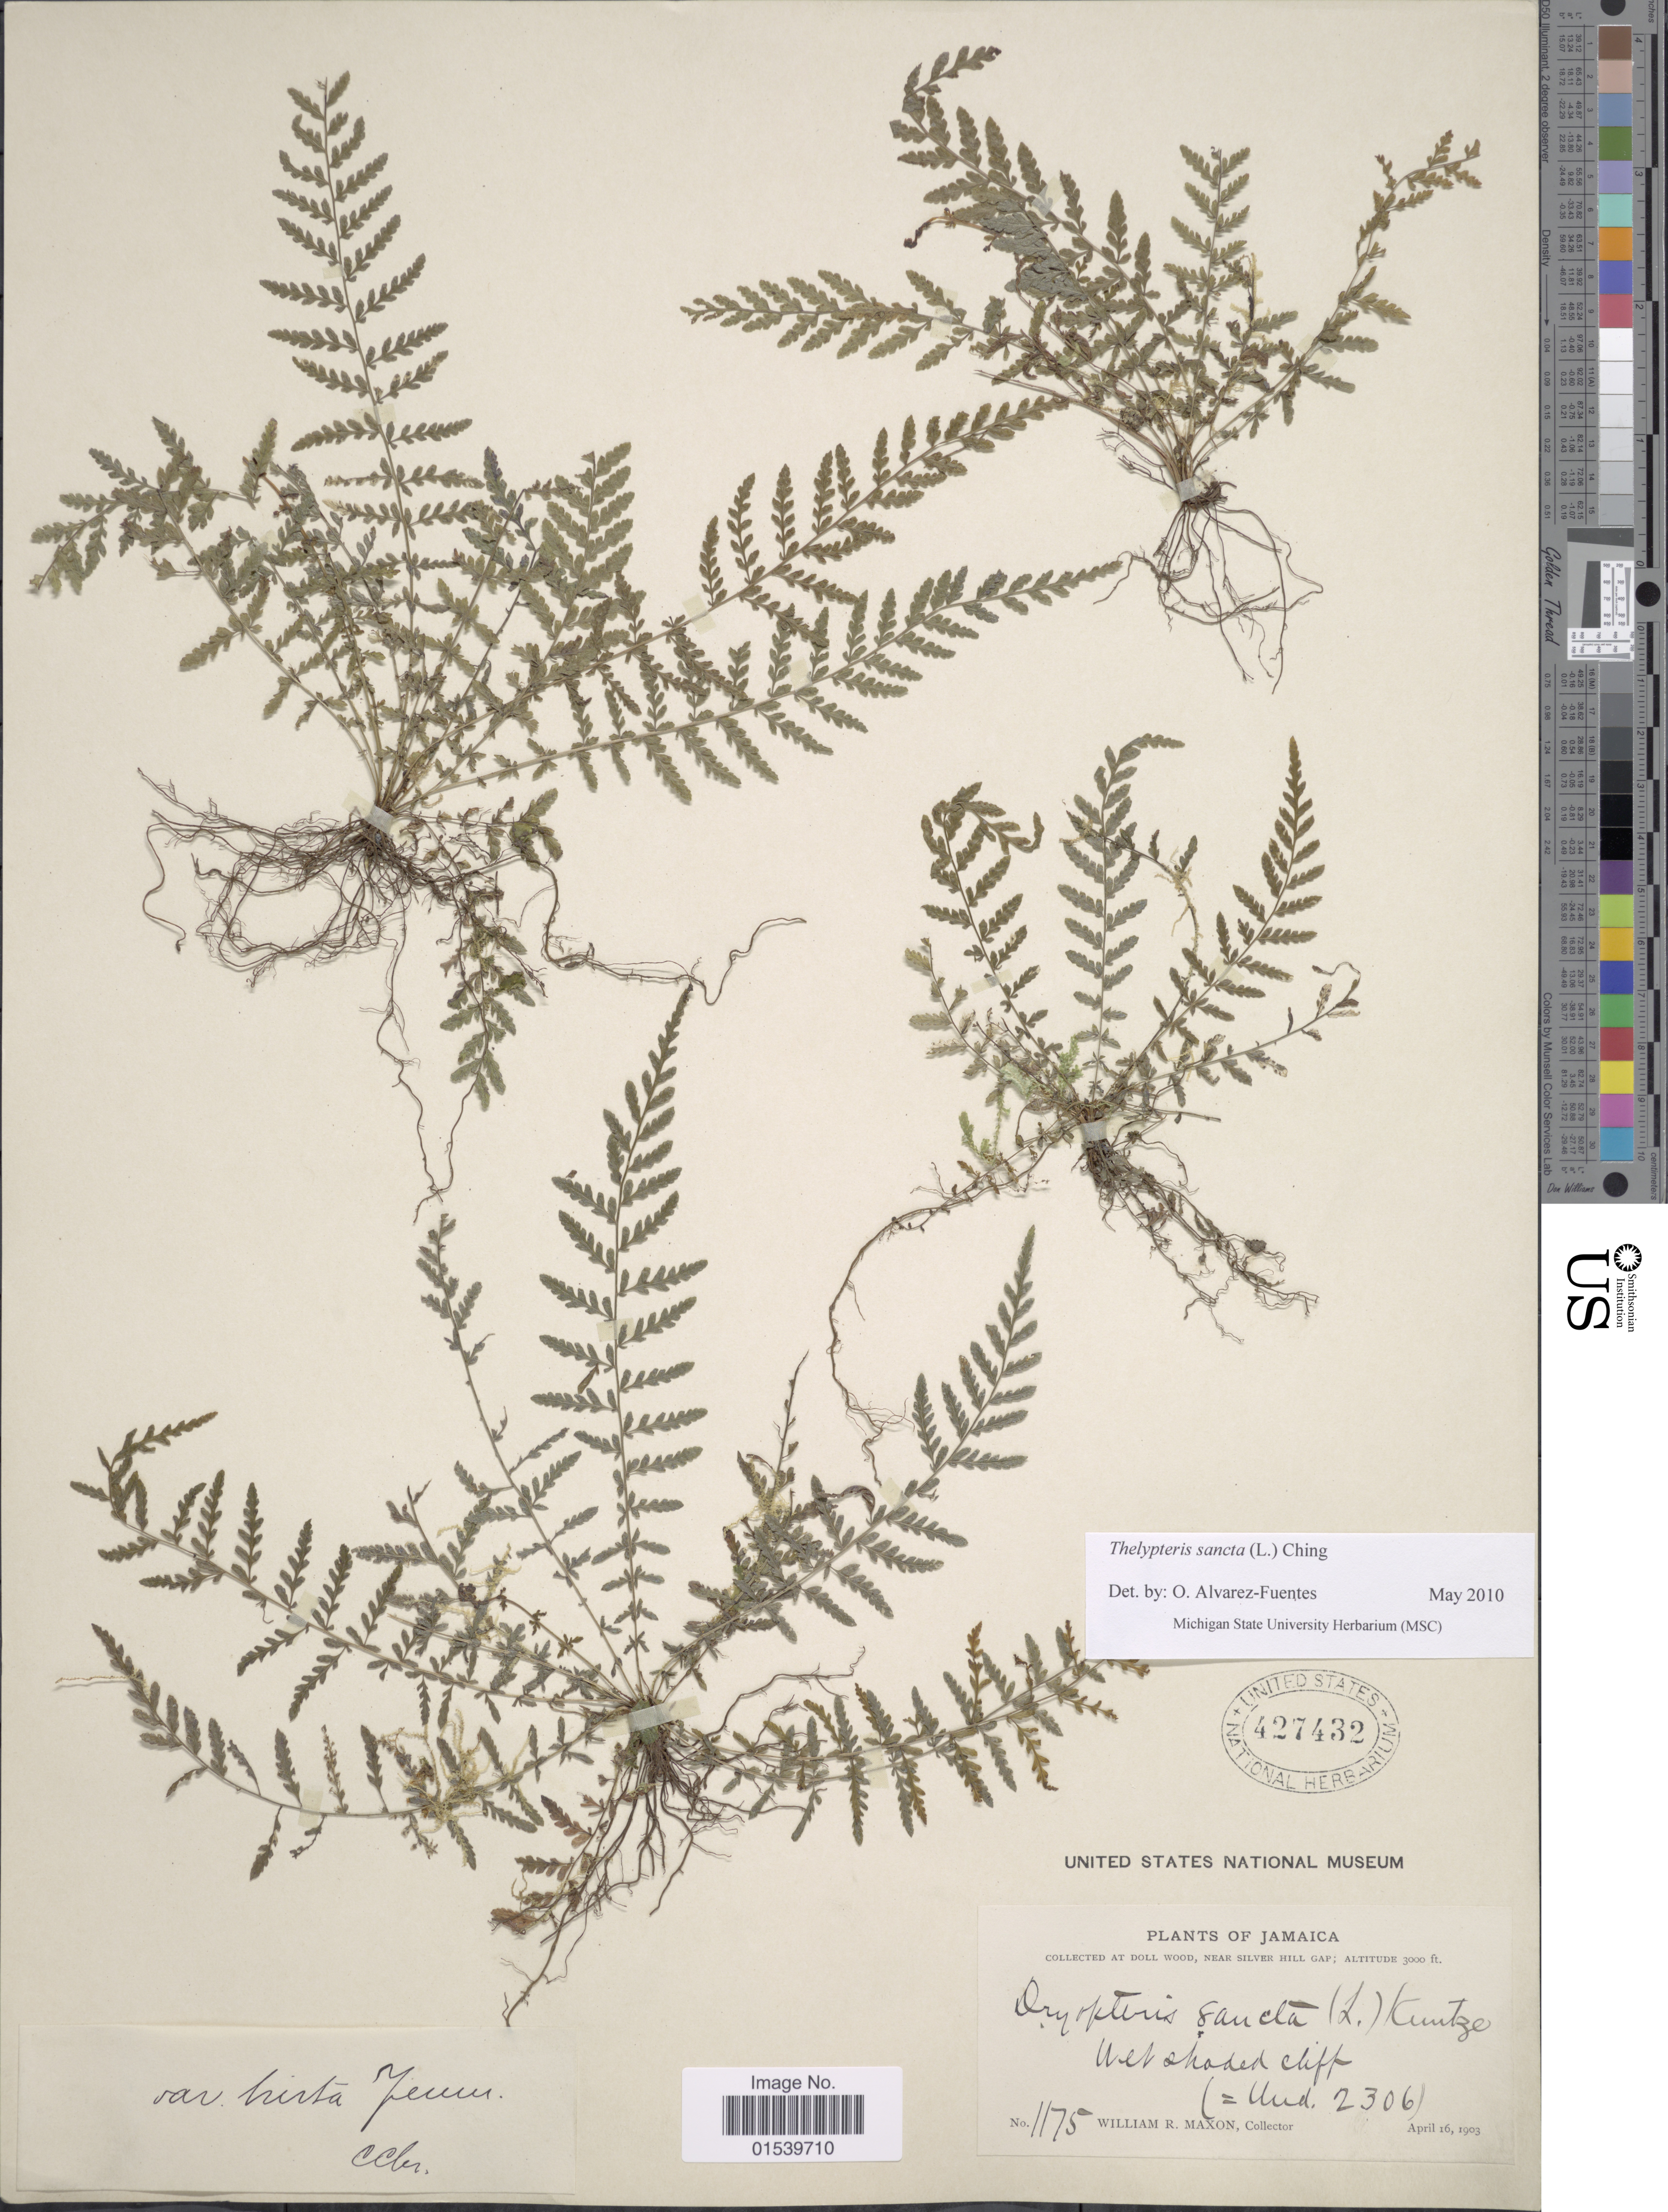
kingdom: Plantae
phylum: Tracheophyta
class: Polypodiopsida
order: Polypodiales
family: Thelypteridaceae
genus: Amauropelta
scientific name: Amauropelta sancta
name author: (L.) Pic. Serm.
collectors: W. R. Maxon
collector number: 1175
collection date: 1903-04-16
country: Jamaica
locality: At Doll Wood, near Silver Hill Gap, Wet shaded cliff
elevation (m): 914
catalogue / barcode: US 427432